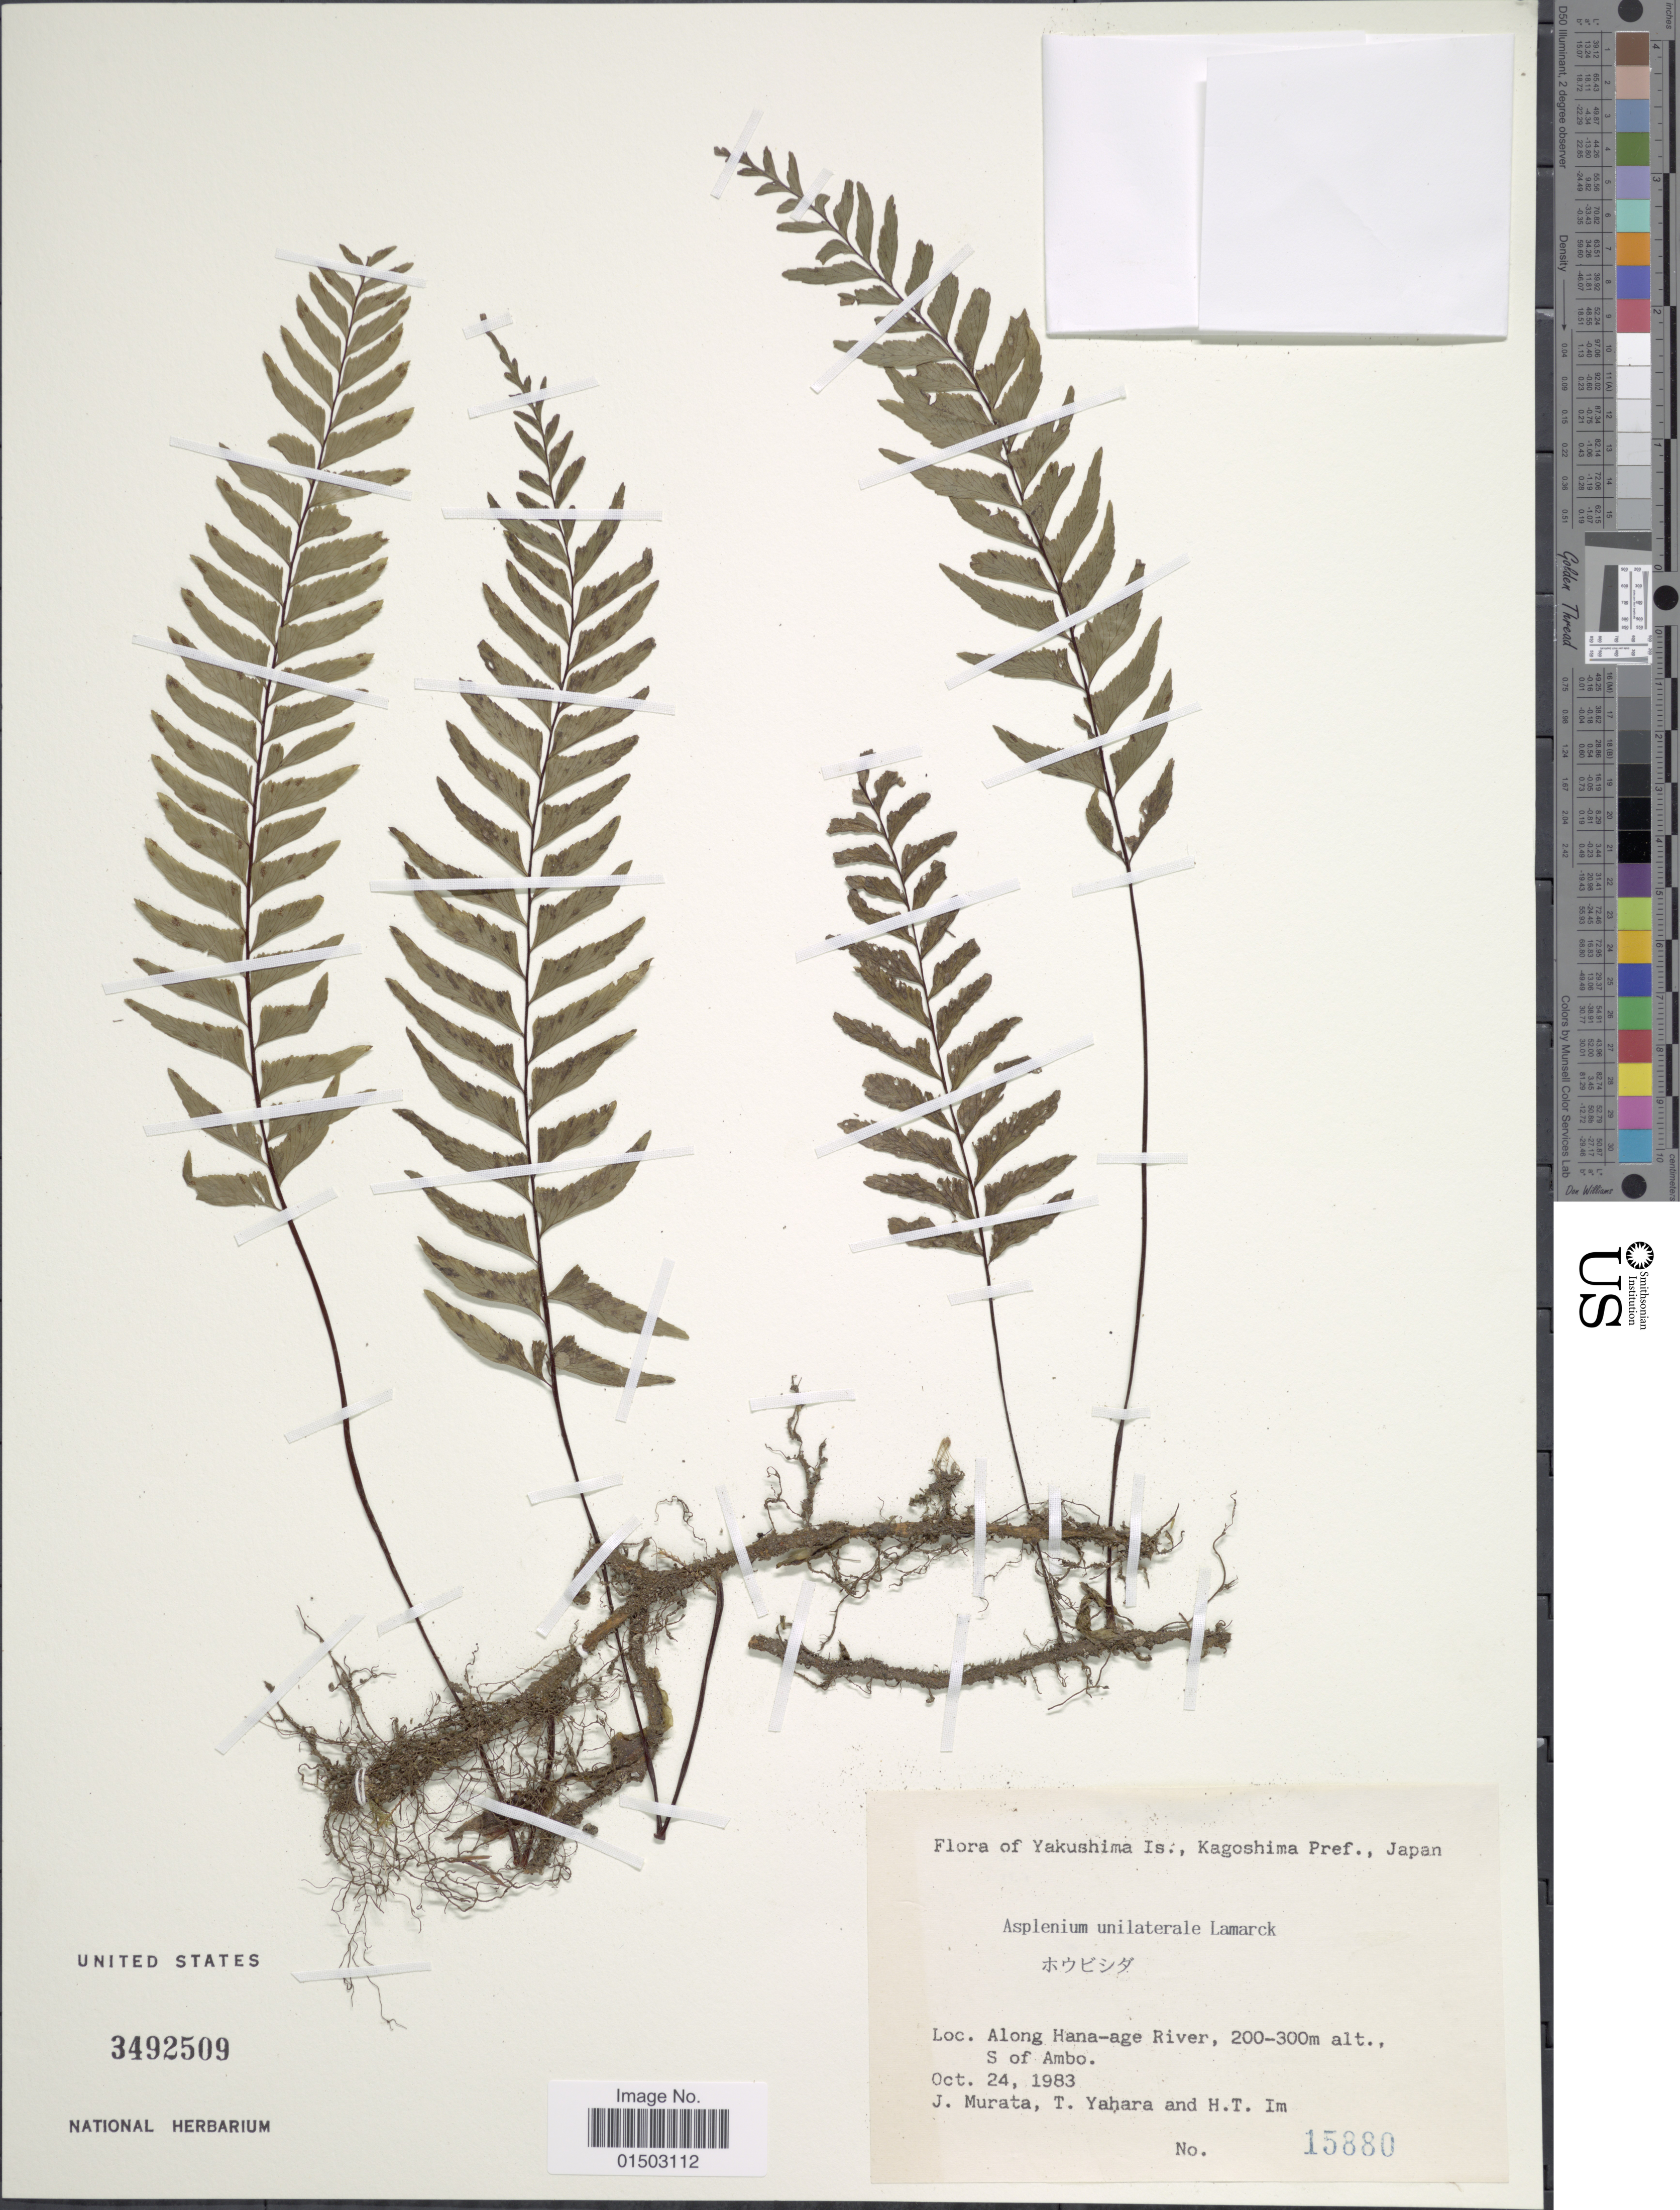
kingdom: Plantae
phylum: Tracheophyta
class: Polypodiopsida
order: Polypodiales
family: Aspleniaceae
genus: Hymenasplenium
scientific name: Hymenasplenium unilaterale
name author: (Lam.) Hayata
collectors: J. Murata, T. Yahara & H. Im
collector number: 15880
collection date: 1983-10-24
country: Japan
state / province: Kagosima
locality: Yakushima Is., Kagoshima Pref., Japan. along Hana-age River, S. of Ambo.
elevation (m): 61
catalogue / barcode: US 3492509